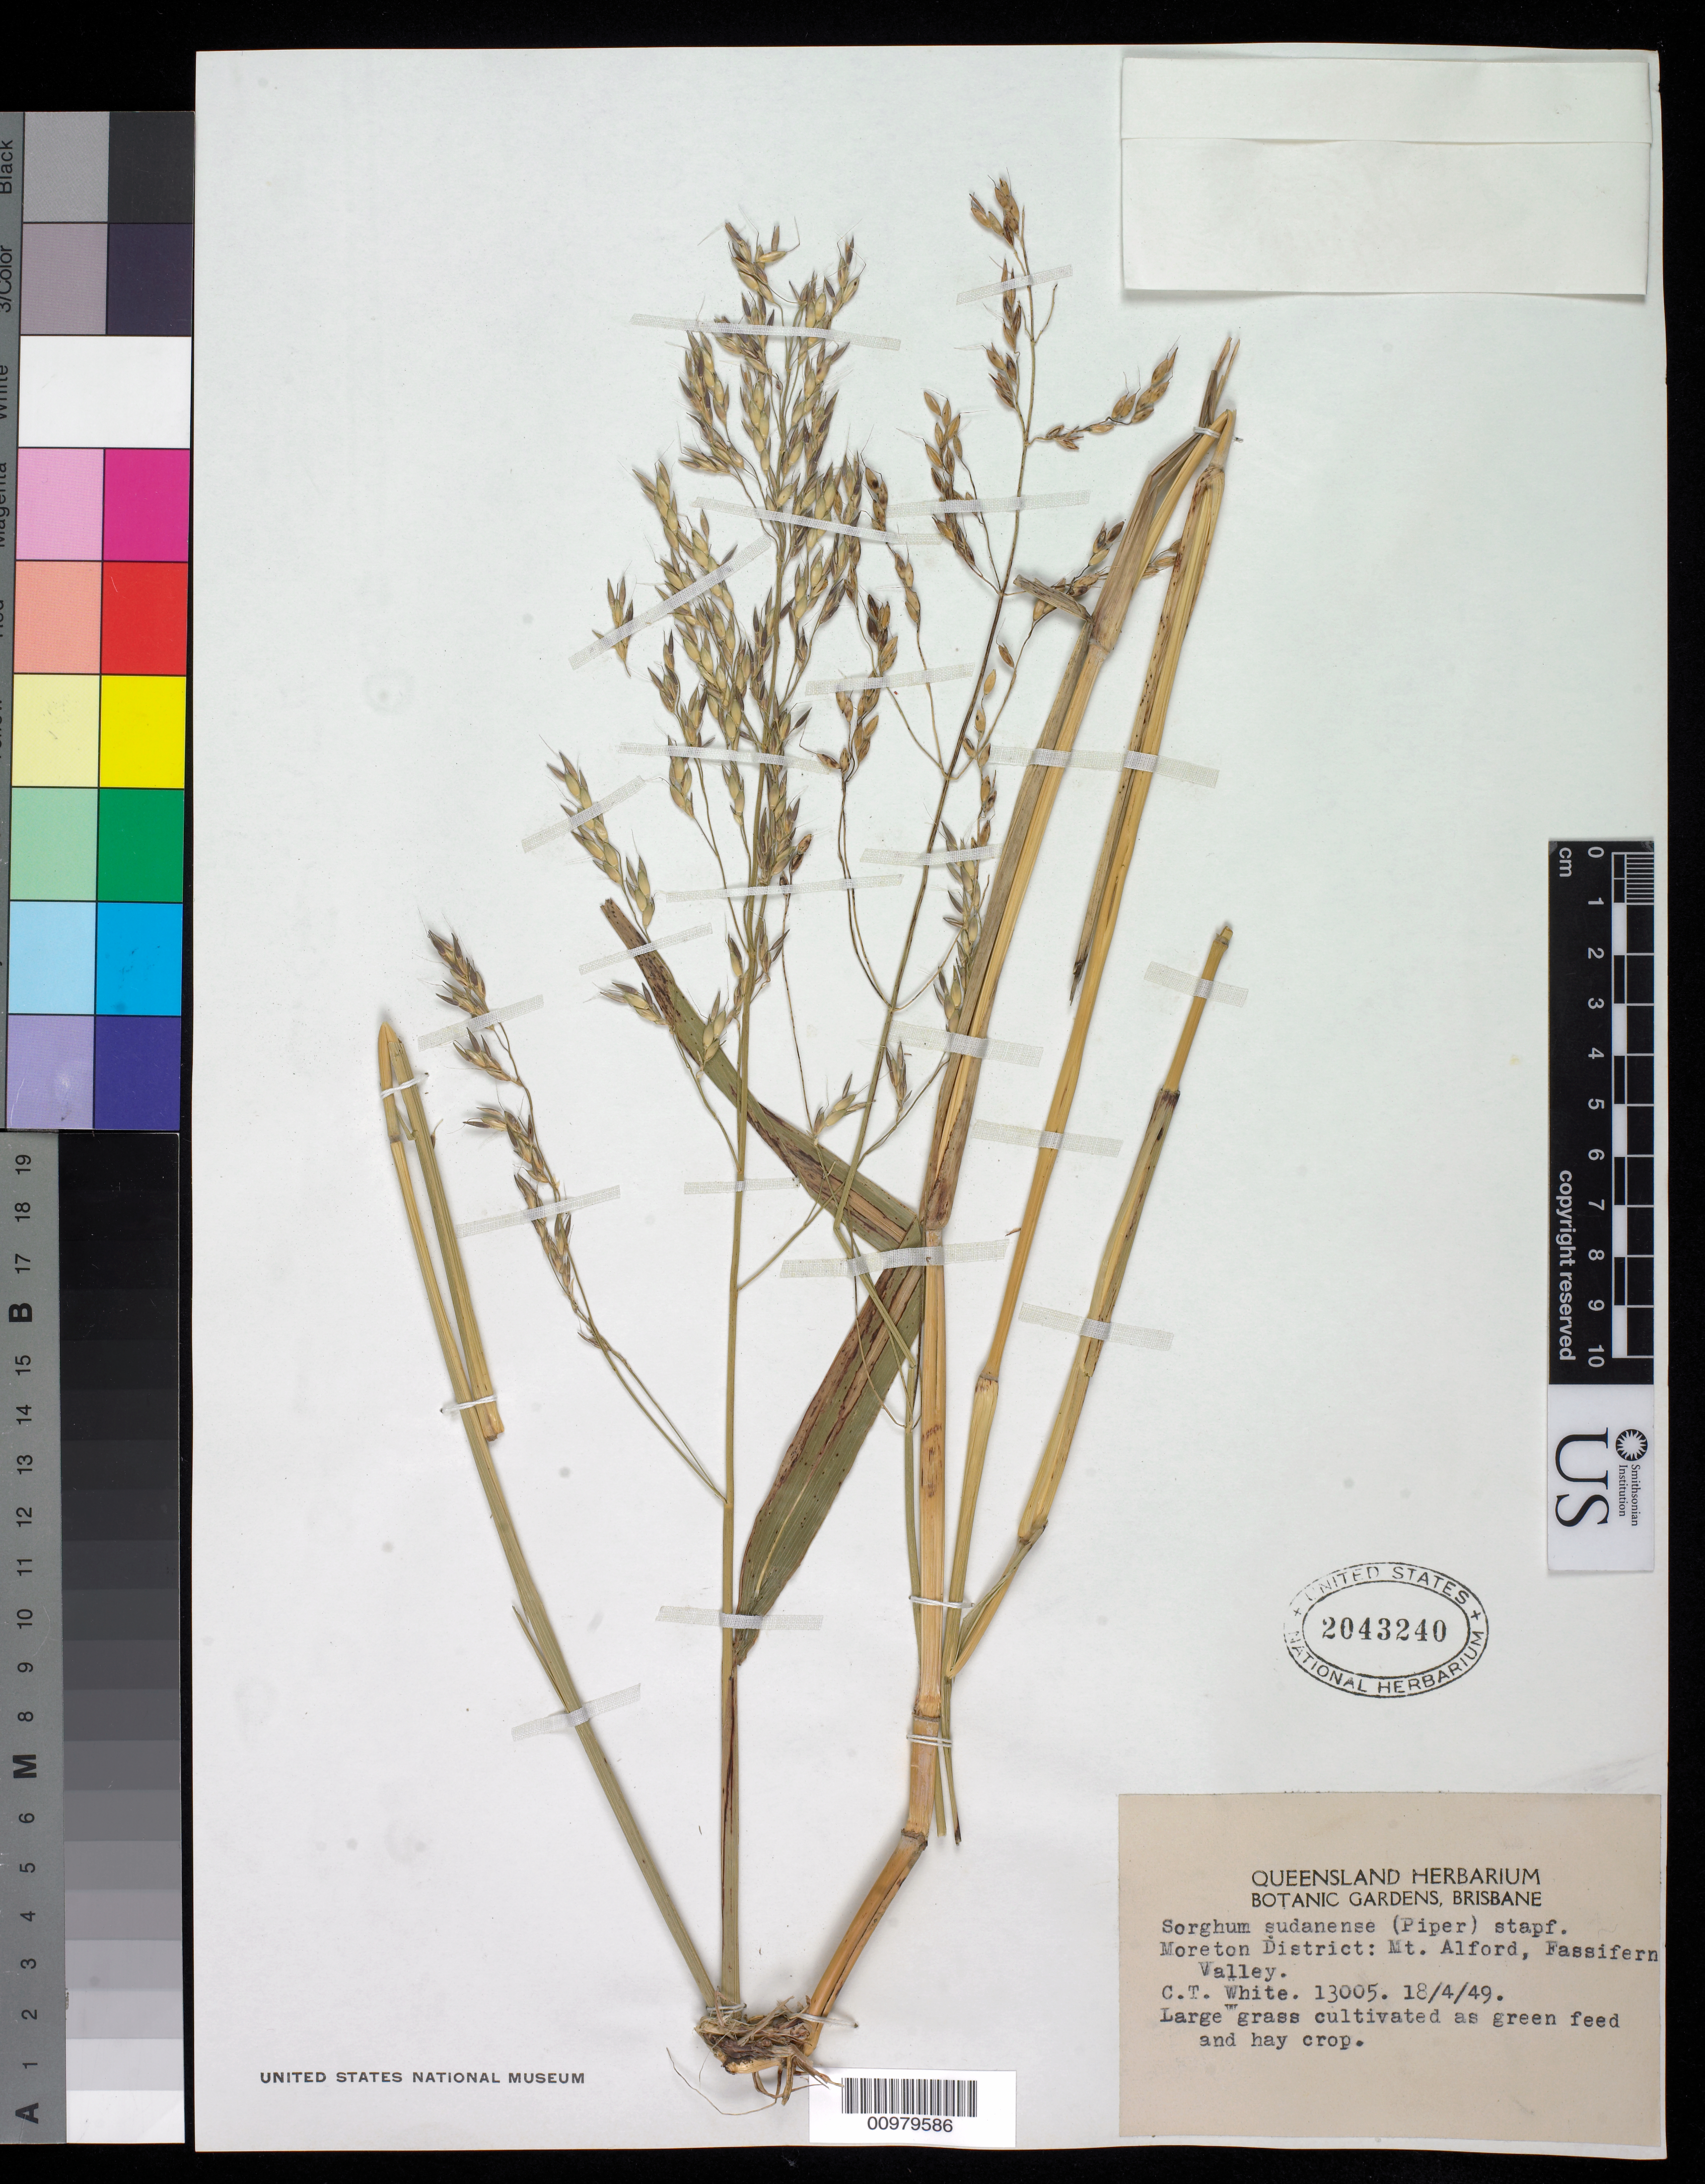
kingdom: Plantae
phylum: Tracheophyta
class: Liliopsida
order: Poales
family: Poaceae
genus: Sorghum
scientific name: Sorghum sudanense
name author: (Piper) Stapf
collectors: C. T. White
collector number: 13005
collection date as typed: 18 Apr 1949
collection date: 1949-04-18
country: Australia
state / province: Queensland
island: Island Unknown or uncertain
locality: Fassifern Valley, Mt. Alford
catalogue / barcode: US 2043240